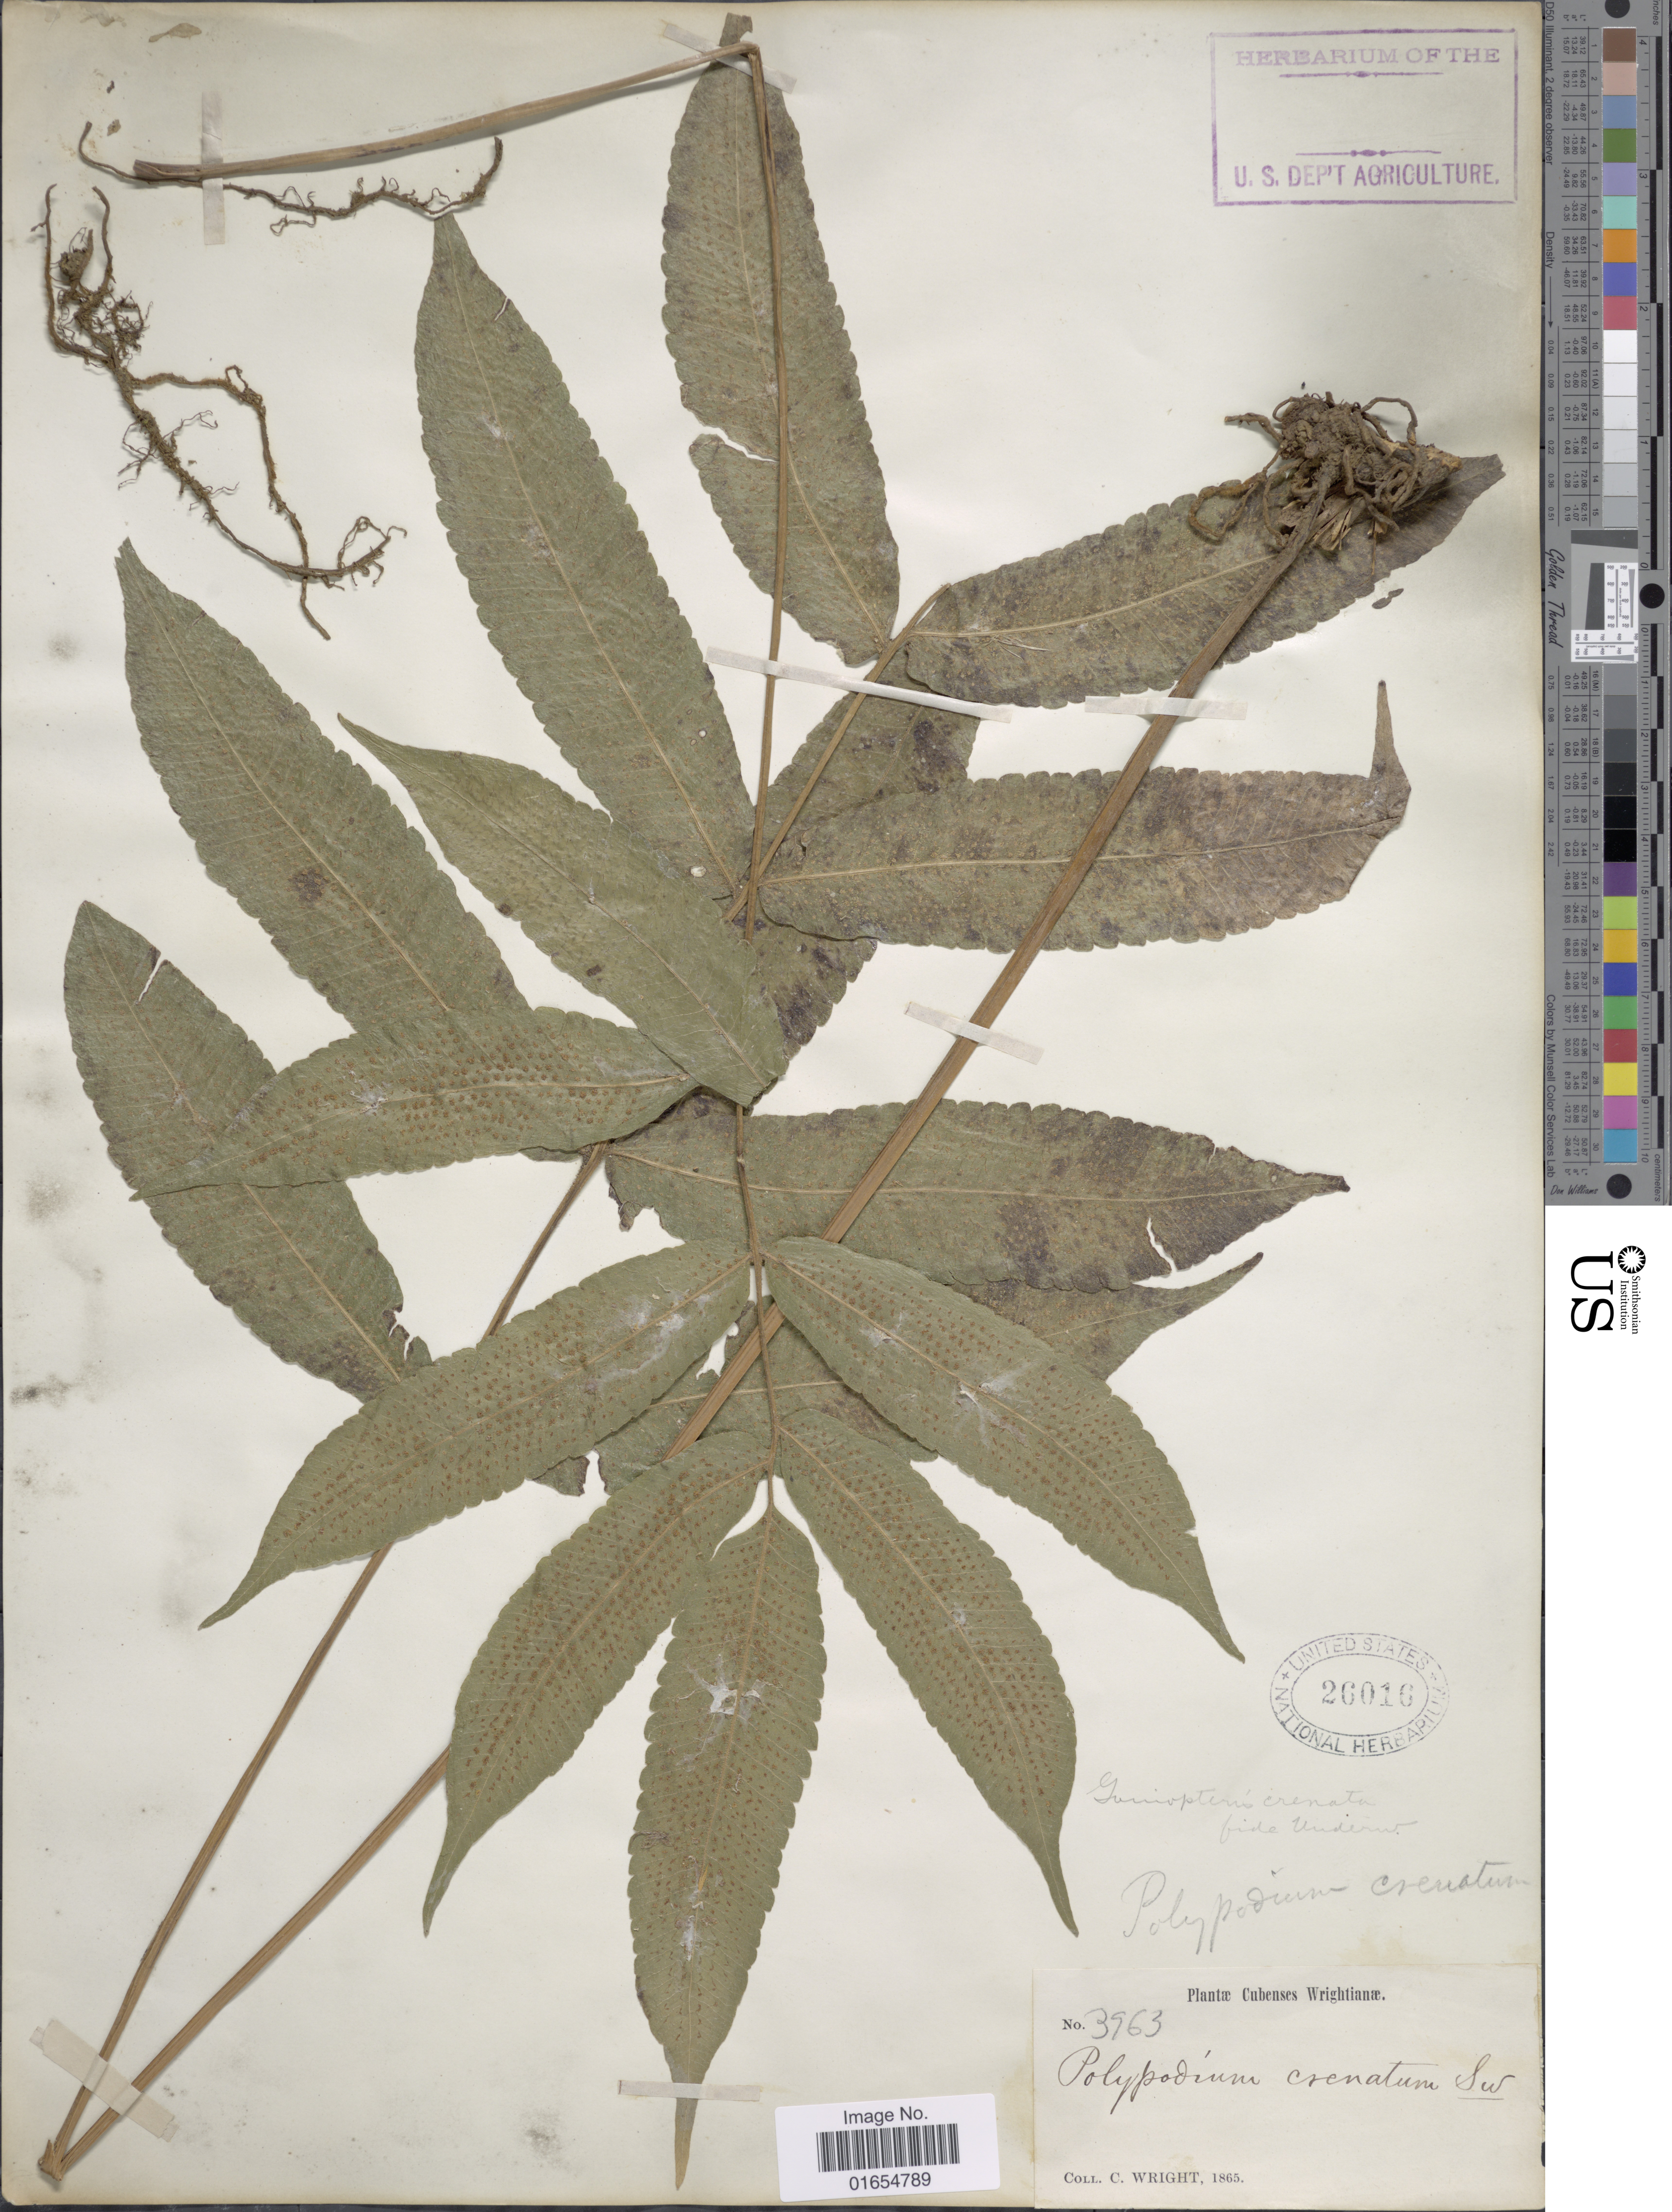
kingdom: Plantae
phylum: Tracheophyta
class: Polypodiopsida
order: Polypodiales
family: Thelypteridaceae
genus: Goniopteris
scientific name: Goniopteris poiteana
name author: (Bory) Ching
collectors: C. Wright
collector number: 3963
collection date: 1865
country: Cuba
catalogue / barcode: US 26016